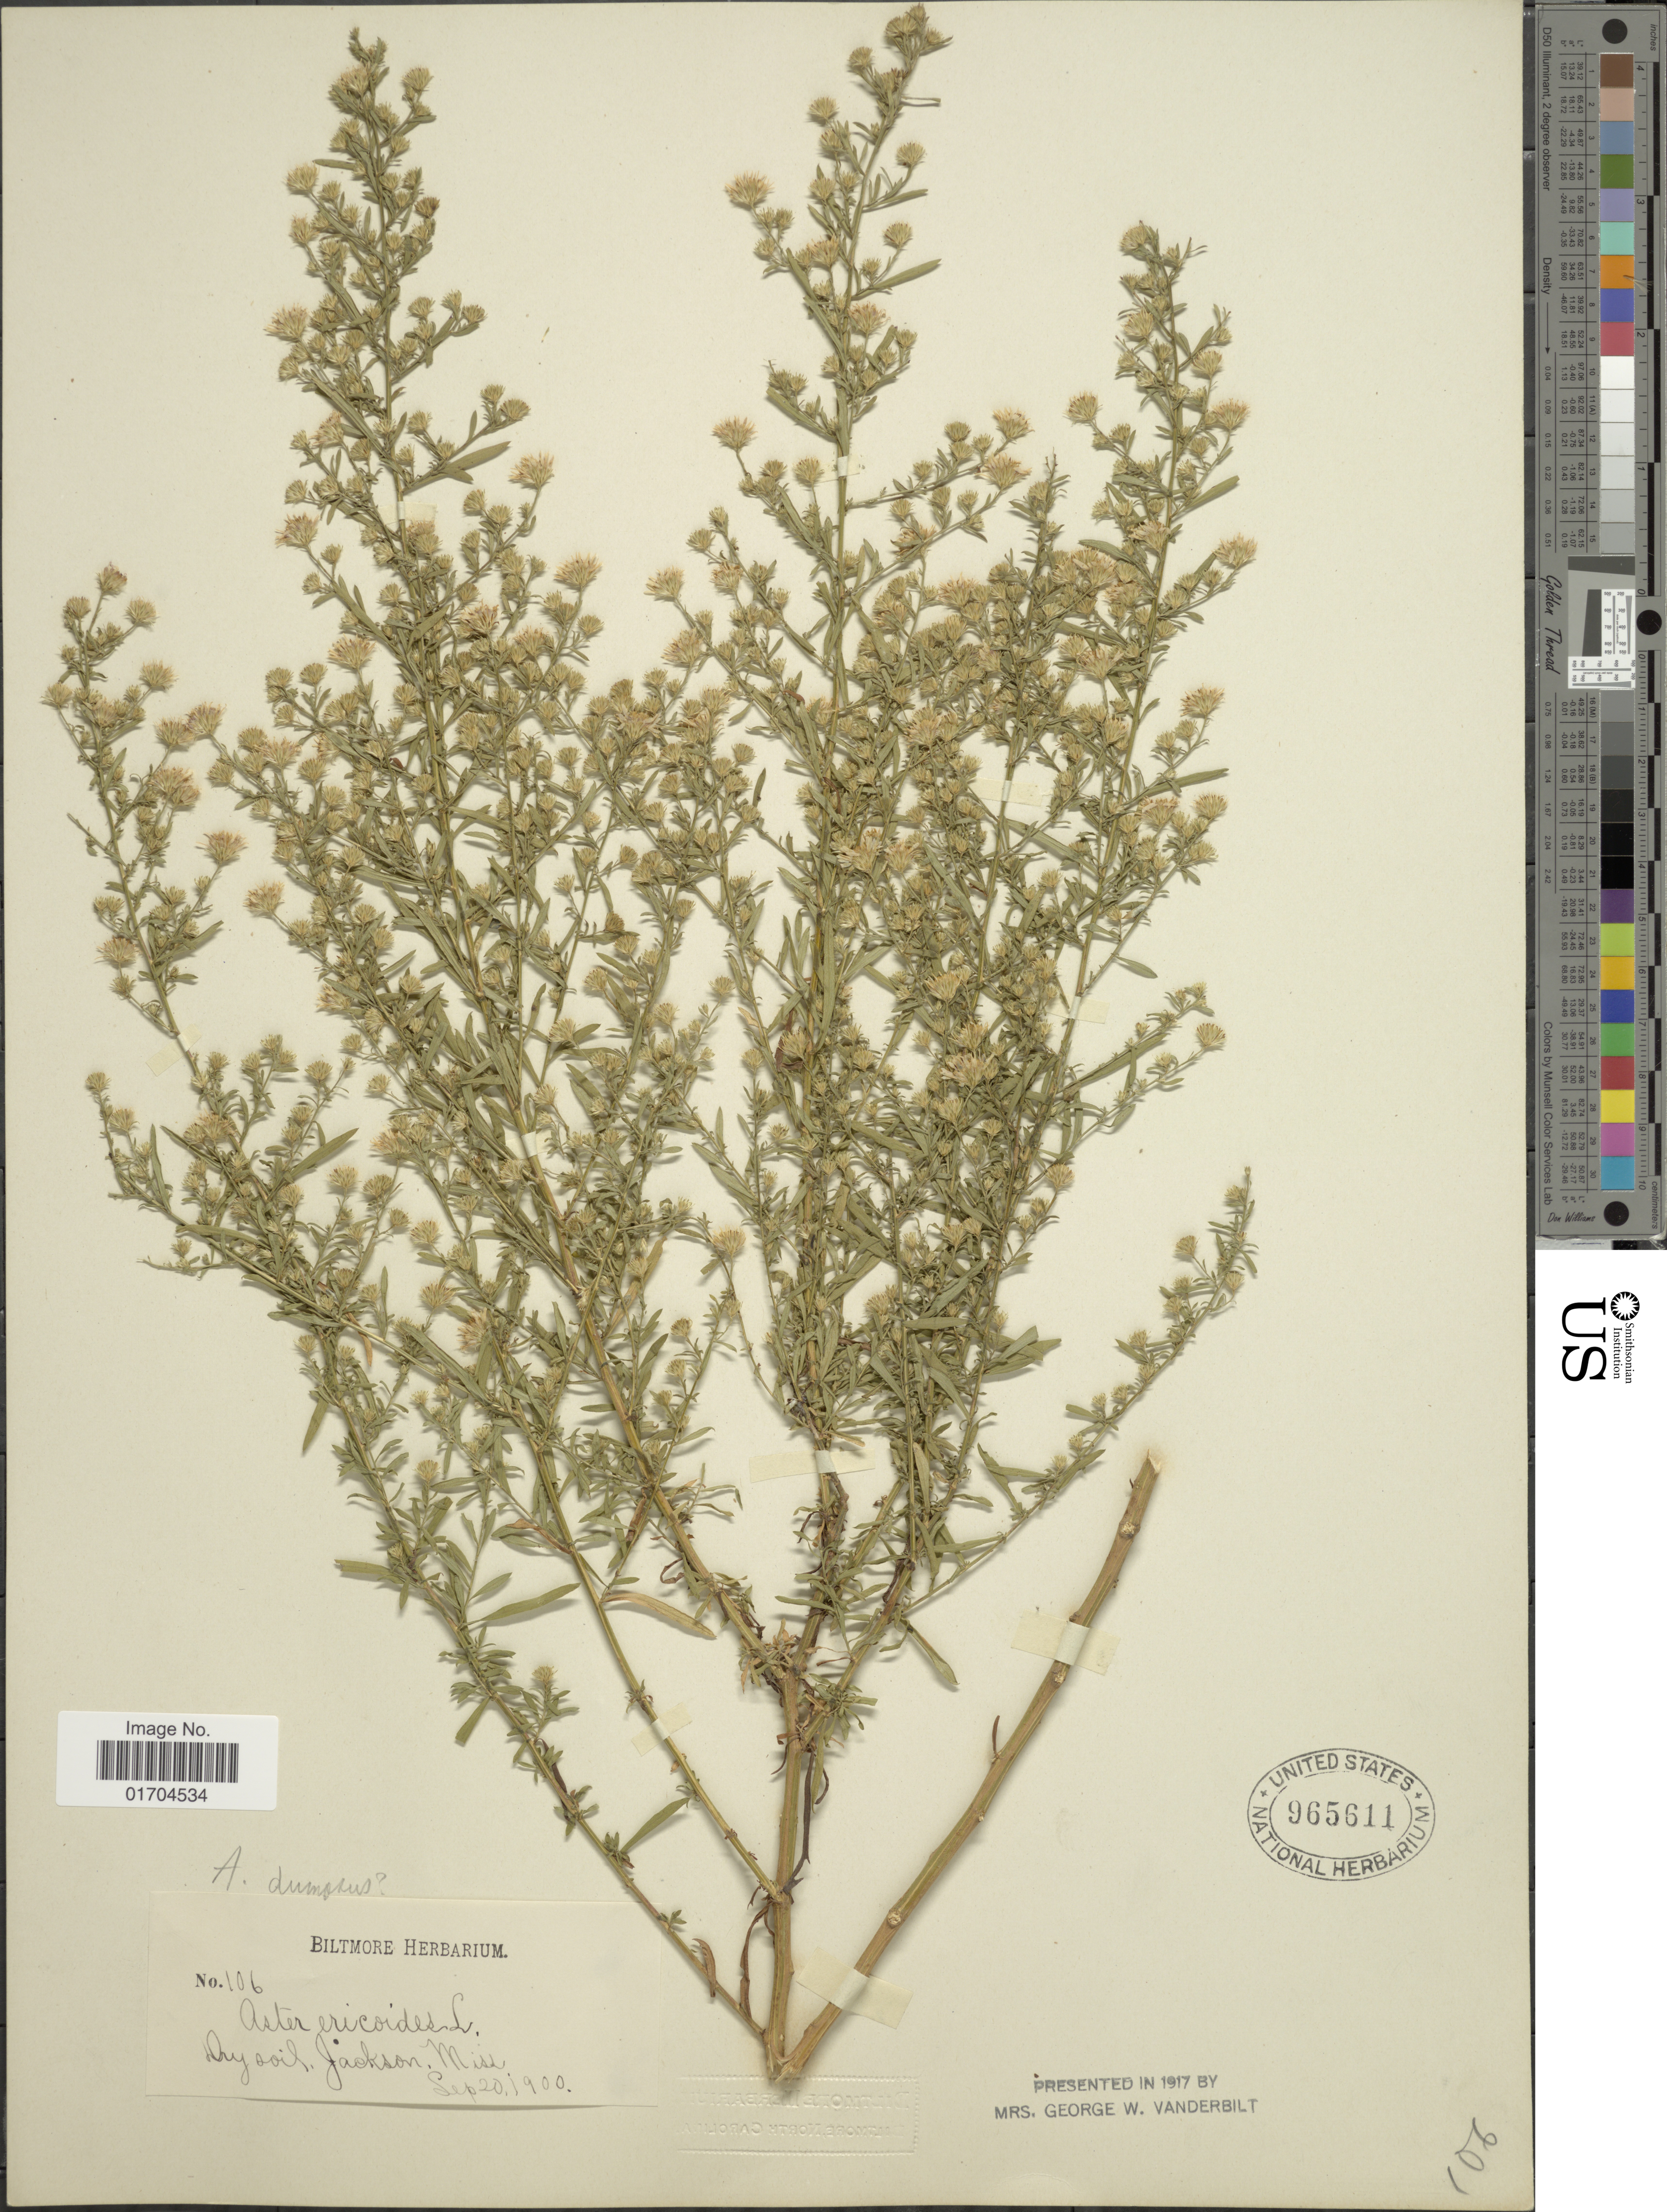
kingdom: Plantae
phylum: Tracheophyta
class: Magnoliopsida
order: Asterales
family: Asteraceae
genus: Symphyotrichum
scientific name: Symphyotrichum sp.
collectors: ex herb. Biltmore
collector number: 106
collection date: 1900-09-20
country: United States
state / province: Mississippi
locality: Jackson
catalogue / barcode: US 965611